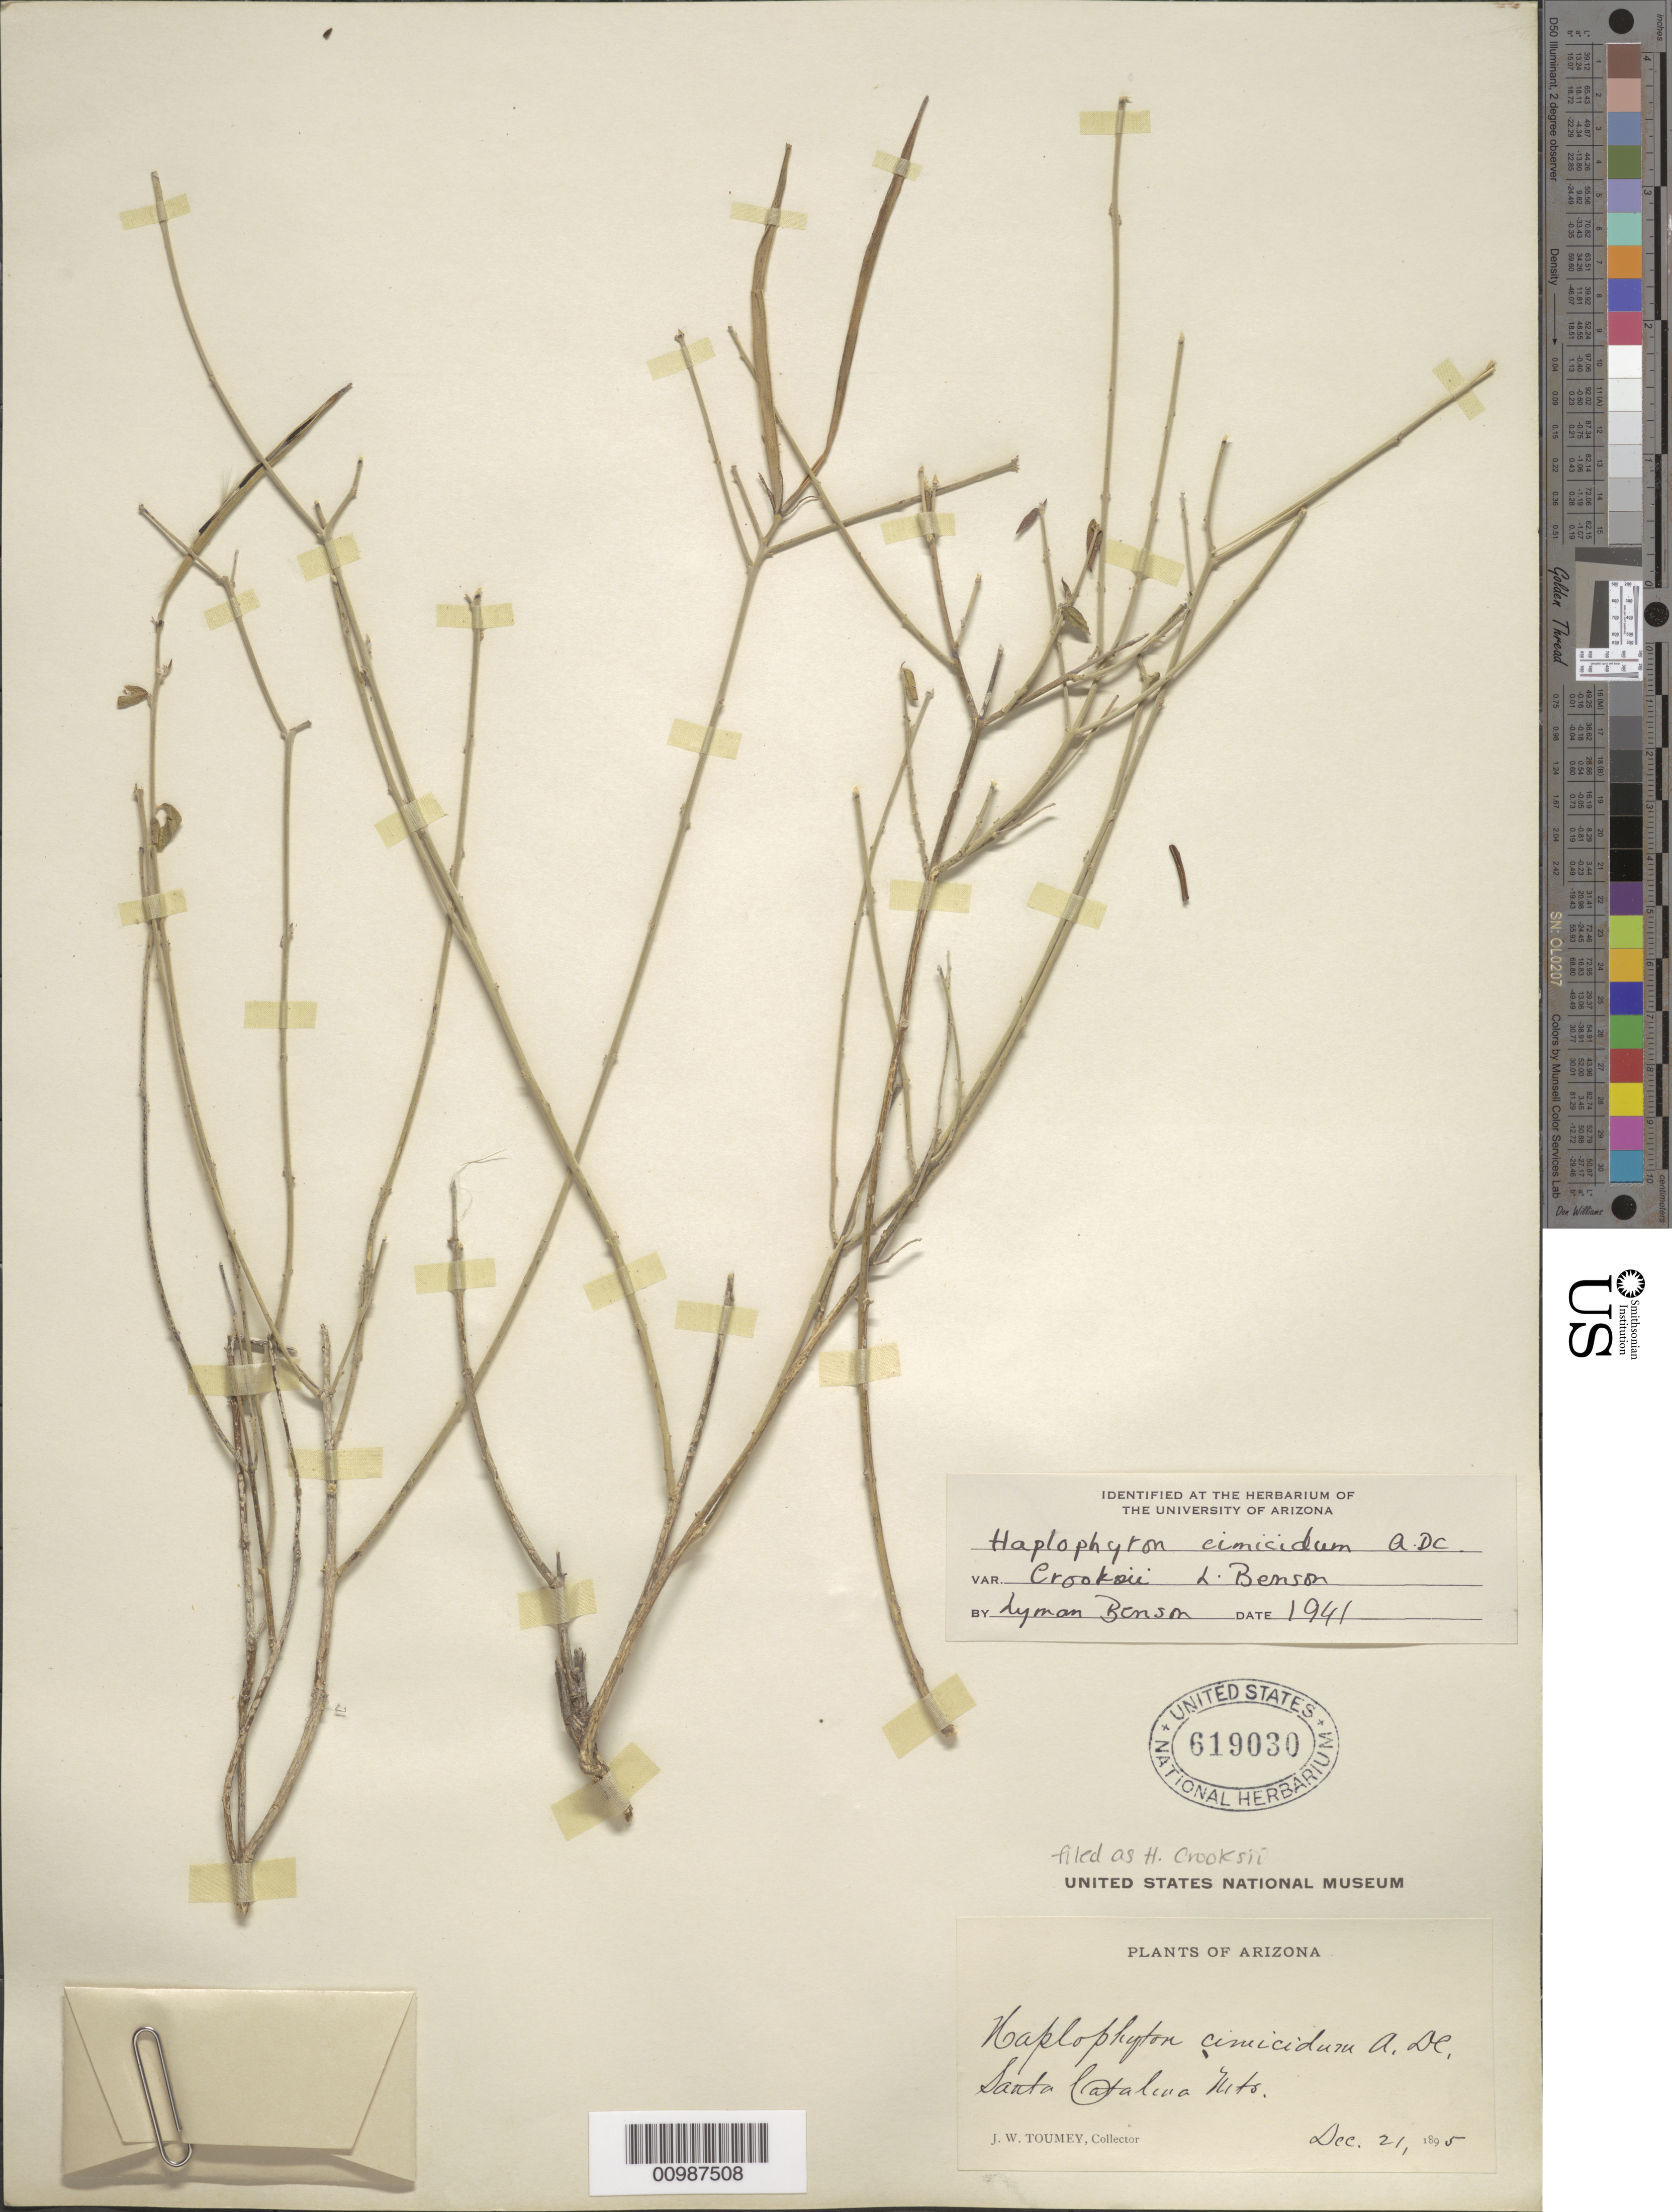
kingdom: Plantae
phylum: Tracheophyta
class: Magnoliopsida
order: Gentianales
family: Apocynaceae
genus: Haplophyton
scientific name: Haplophyton crooksii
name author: (L.D. Benson) L.D. Benson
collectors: J. W. Toumey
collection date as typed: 21 Dec 1895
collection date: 1895-12-21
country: United States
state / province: Arizona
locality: Santa Catalina Mountains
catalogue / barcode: US 619030